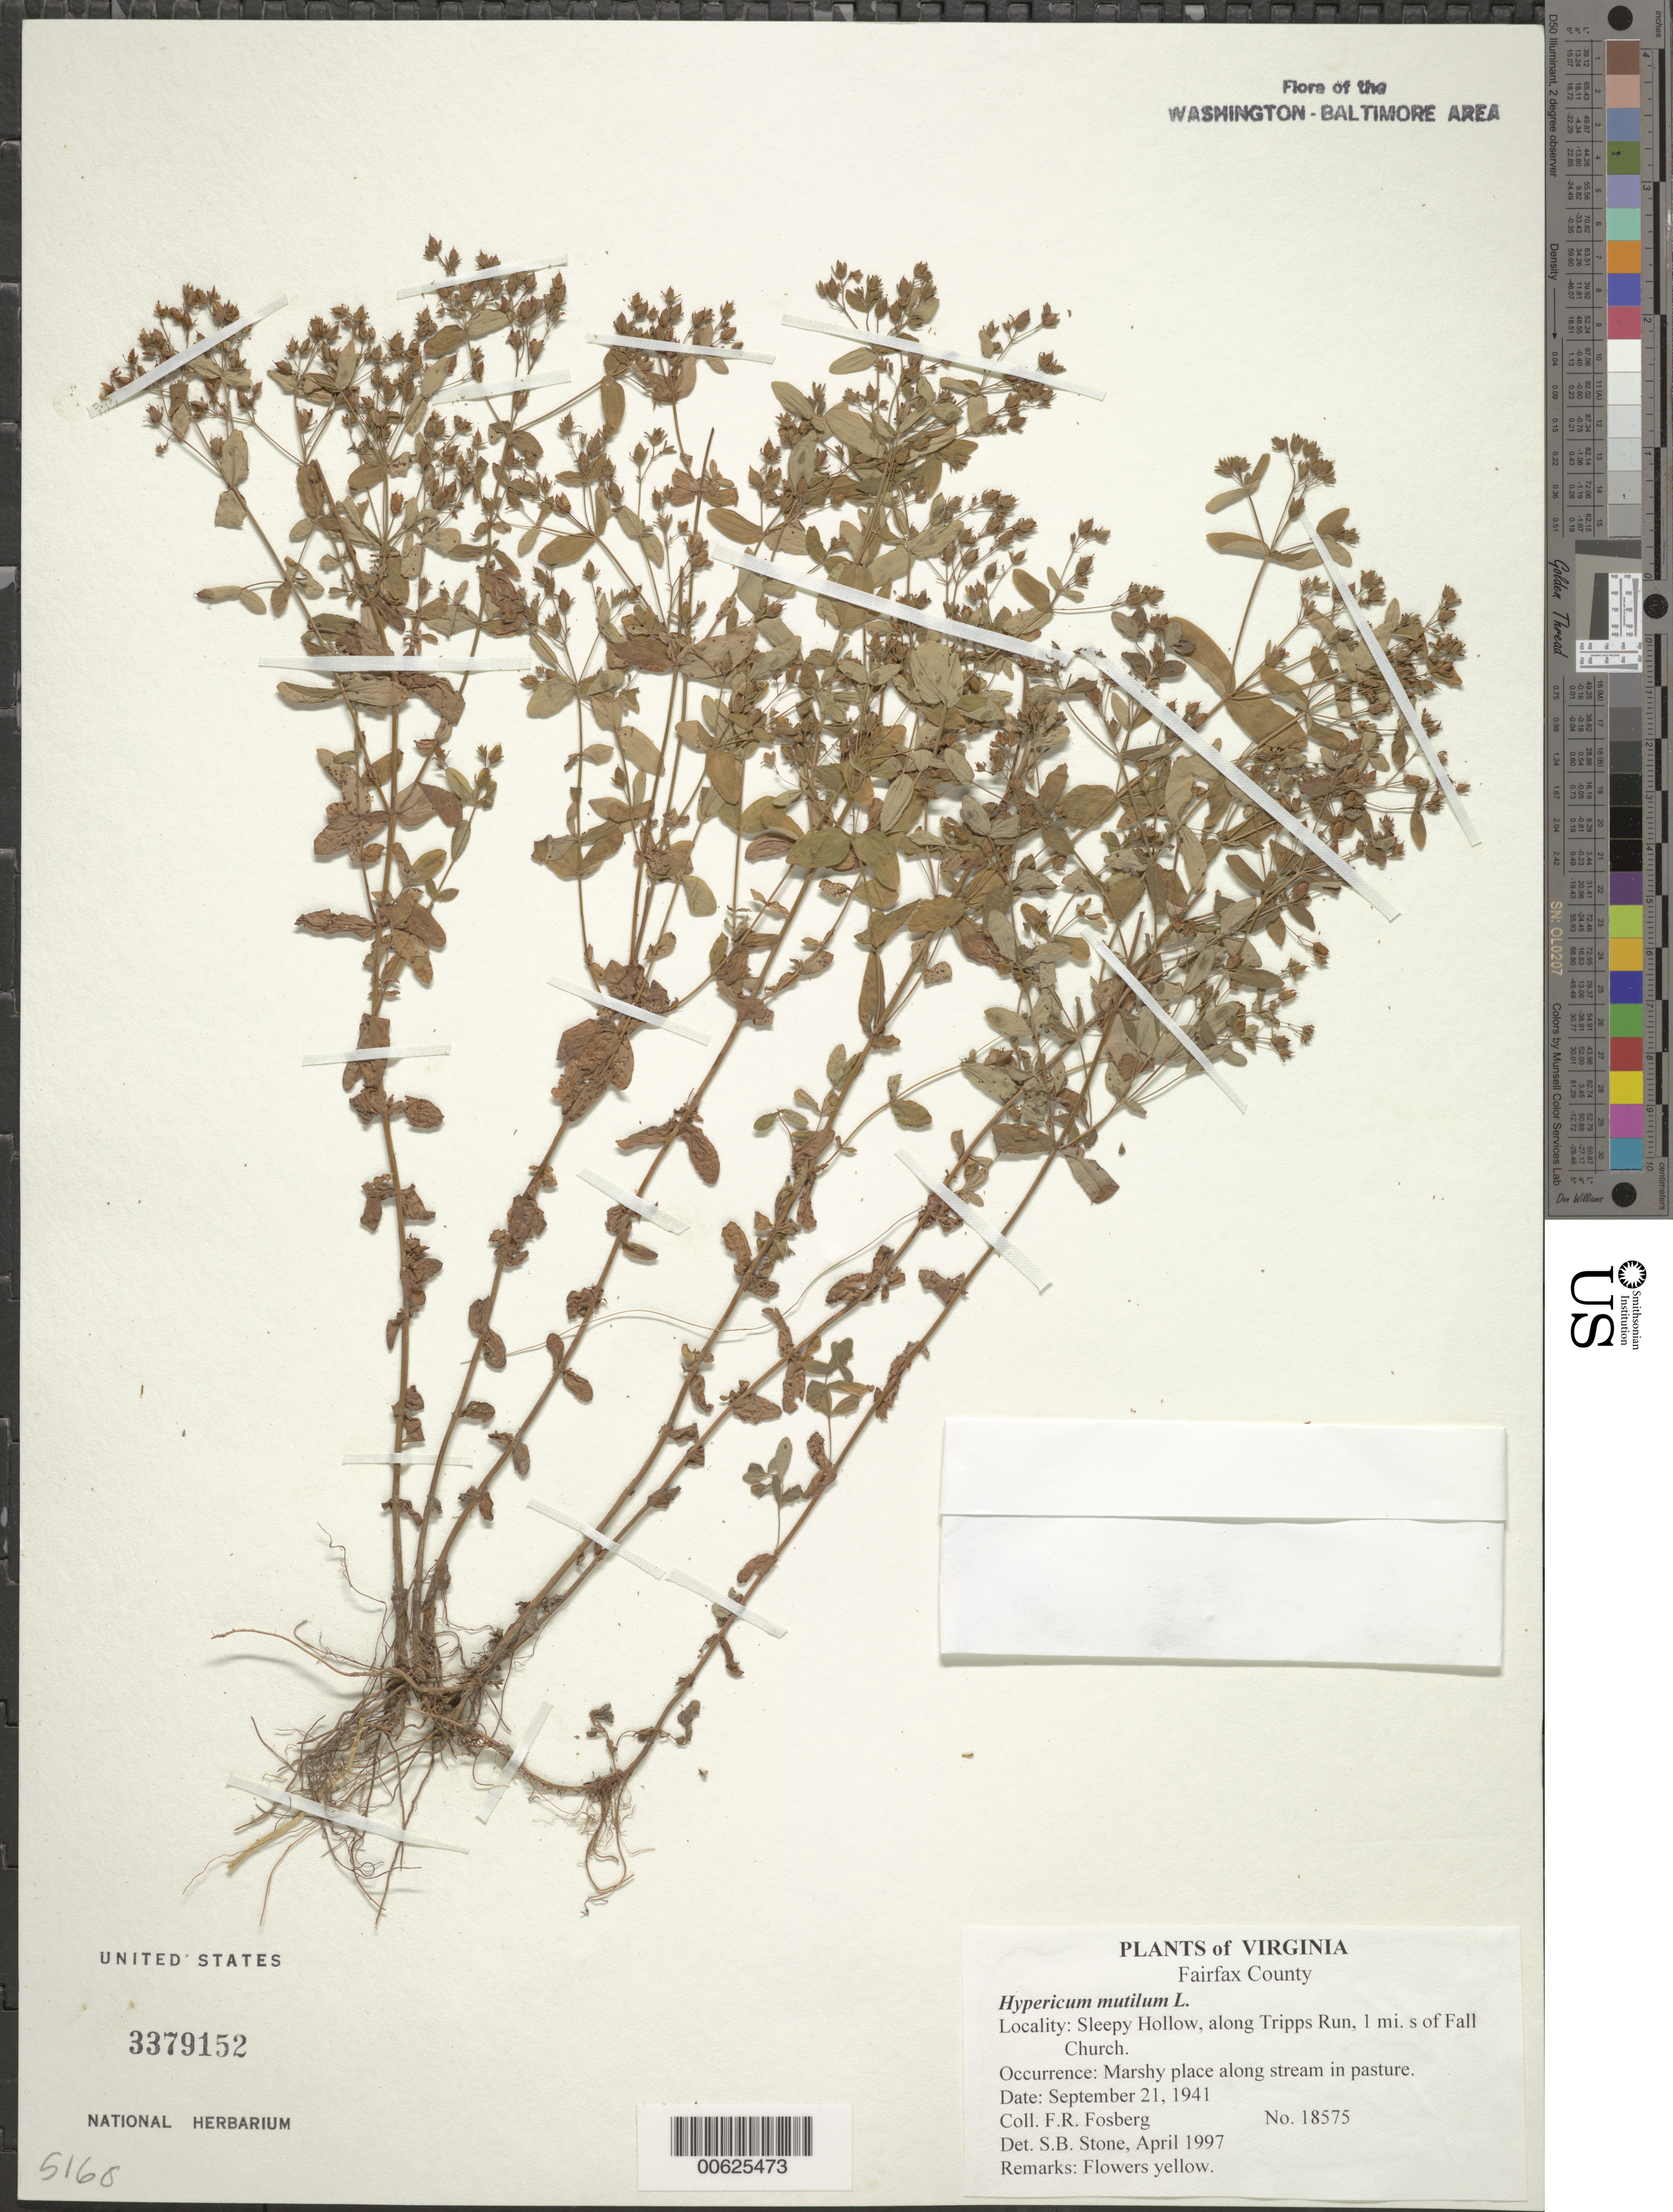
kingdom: Plantae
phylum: Tracheophyta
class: Magnoliopsida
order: Malpighiales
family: Hypericaceae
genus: Hypericum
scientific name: Hypericum mutilum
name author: L.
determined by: Stone, S. B.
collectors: F. R. Fosberg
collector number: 18575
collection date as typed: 21 Sep 1941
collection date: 1941-09-21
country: United States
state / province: Virginia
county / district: Fairfax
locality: Sleepy Hollow, along Tripps Run, 1 mi. S of Falls Church.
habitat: Marshy place along stream in pasture.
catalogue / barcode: US 3379152